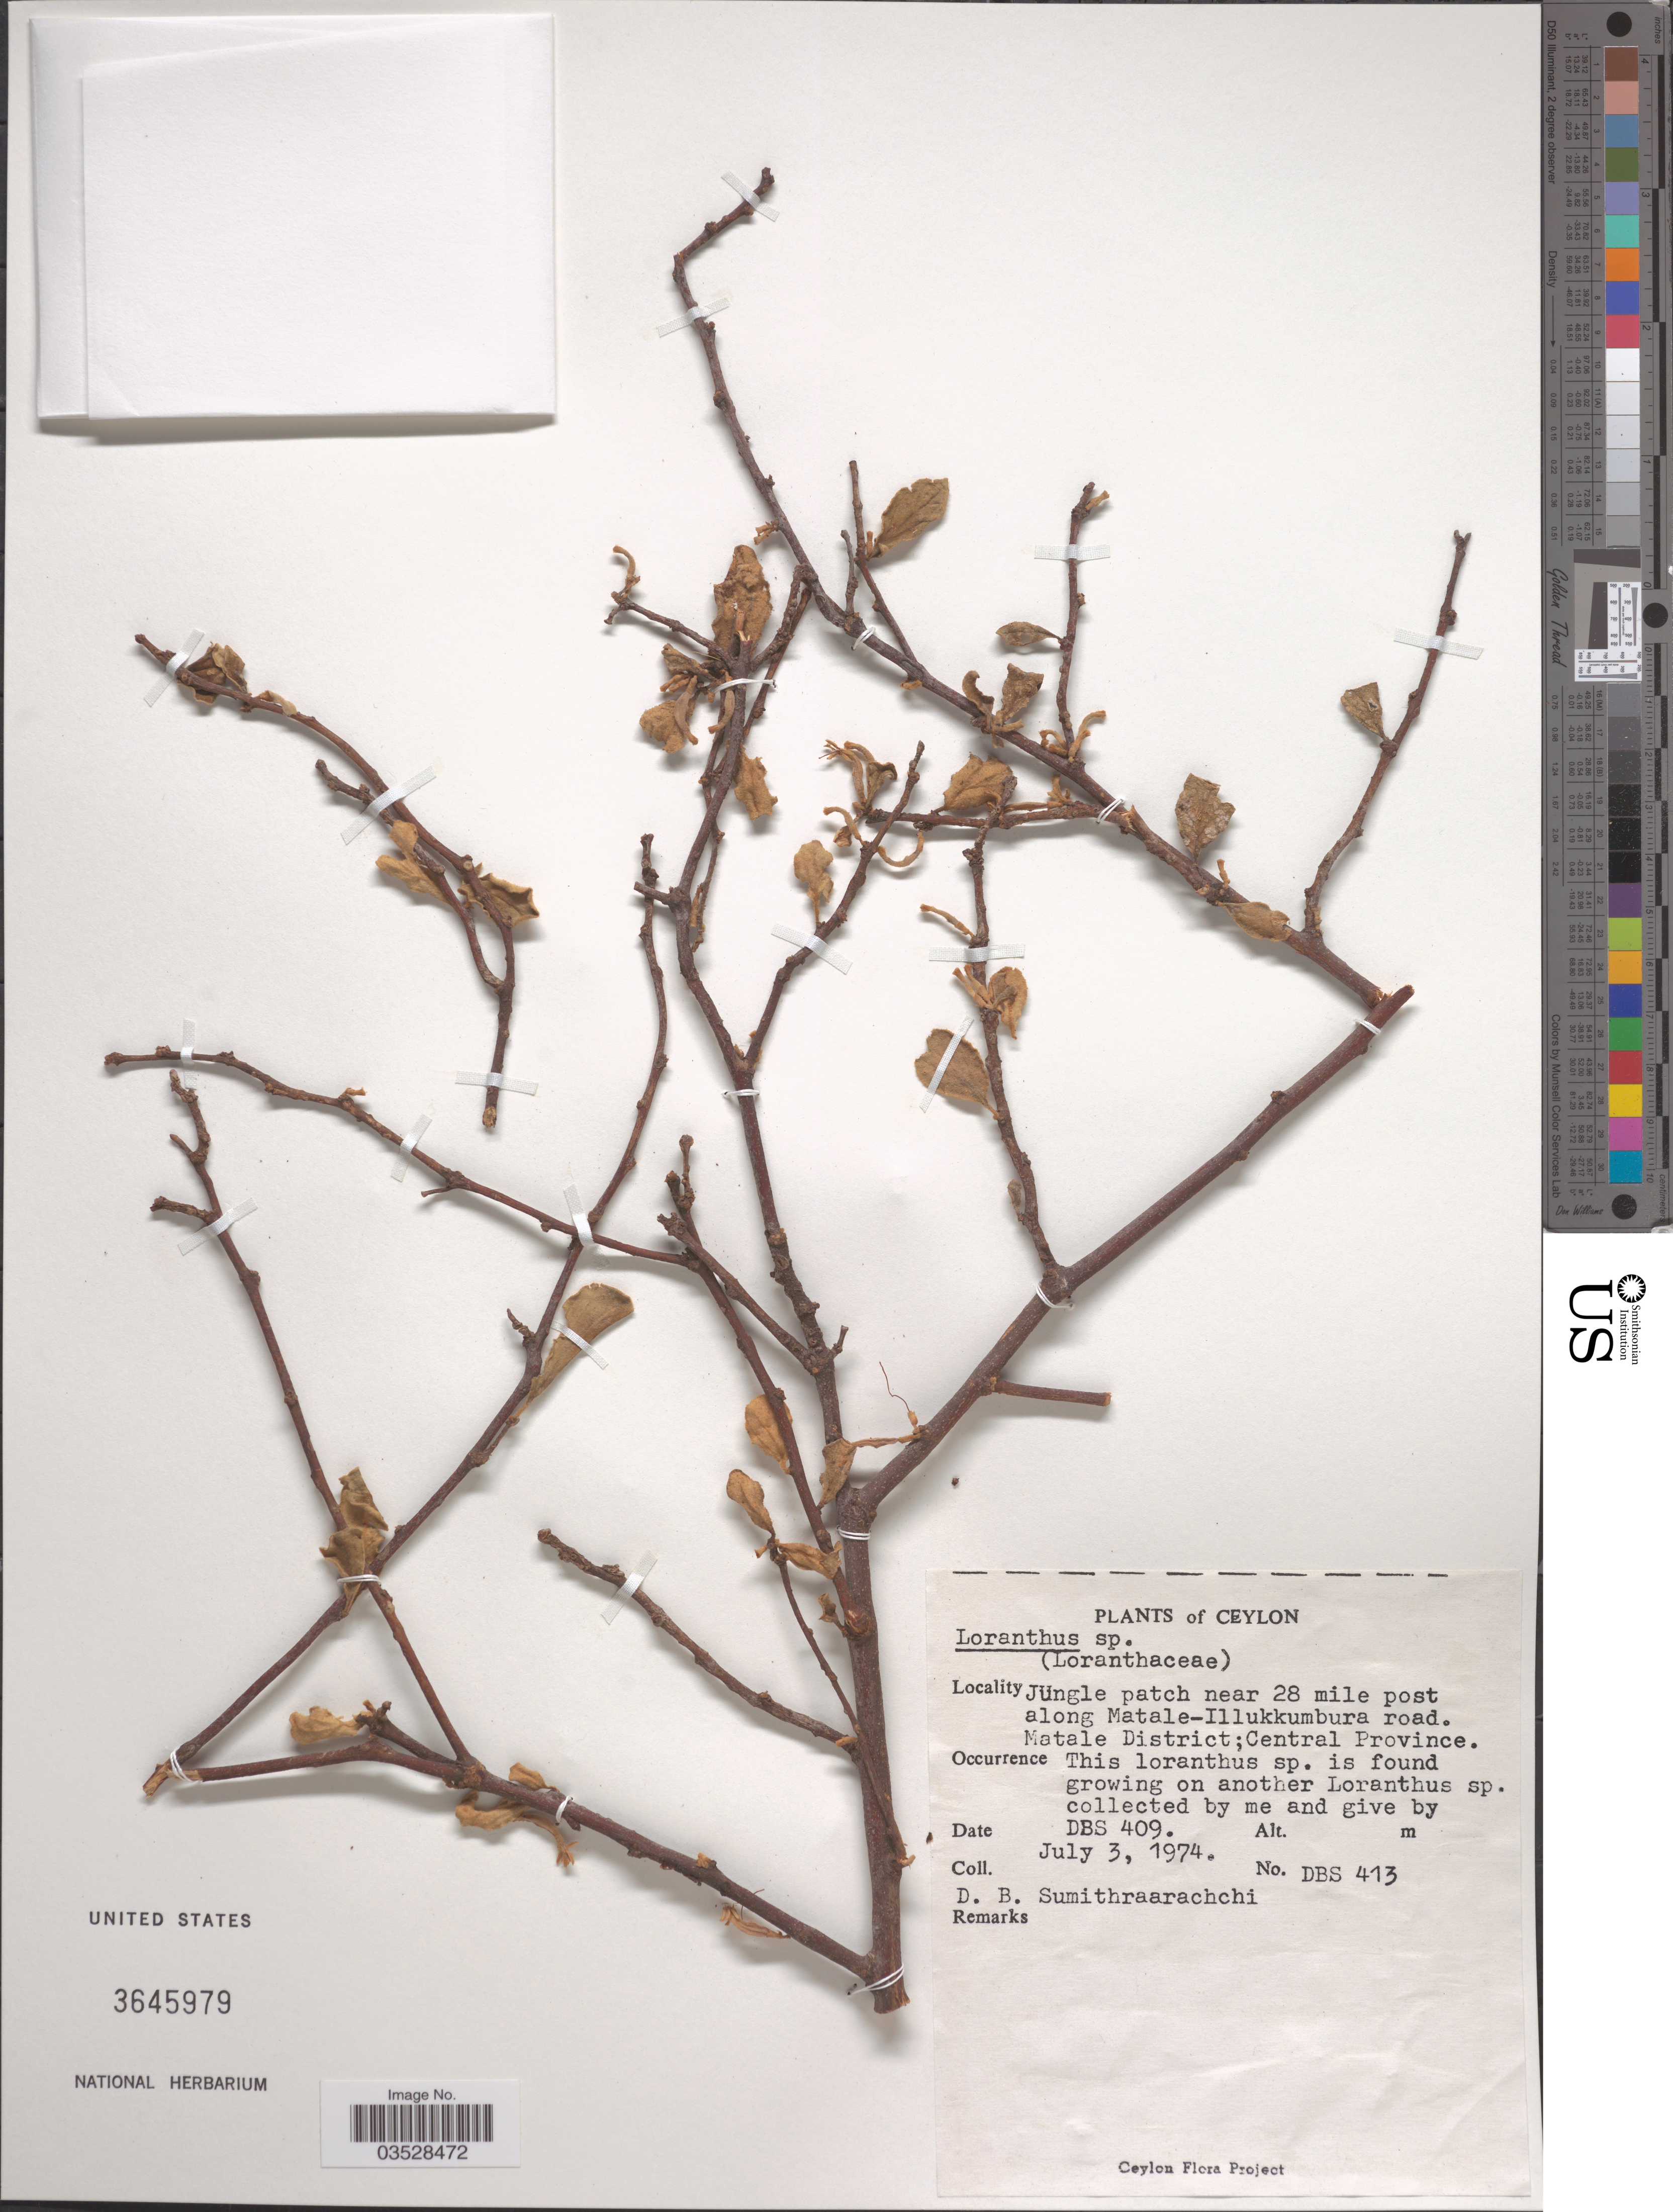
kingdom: Plantae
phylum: Tracheophyta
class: Magnoliopsida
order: Santalales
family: Loranthaceae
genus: Loranthus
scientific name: Loranthus sp.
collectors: D. B. Sumithraarachchi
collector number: DBS 413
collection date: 1974-07-03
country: Sri Lanka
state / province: Central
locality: Ceylon. Jungle patch near 28 mile post along Matale-Illukkumbura road. Matale District.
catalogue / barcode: US 3645979